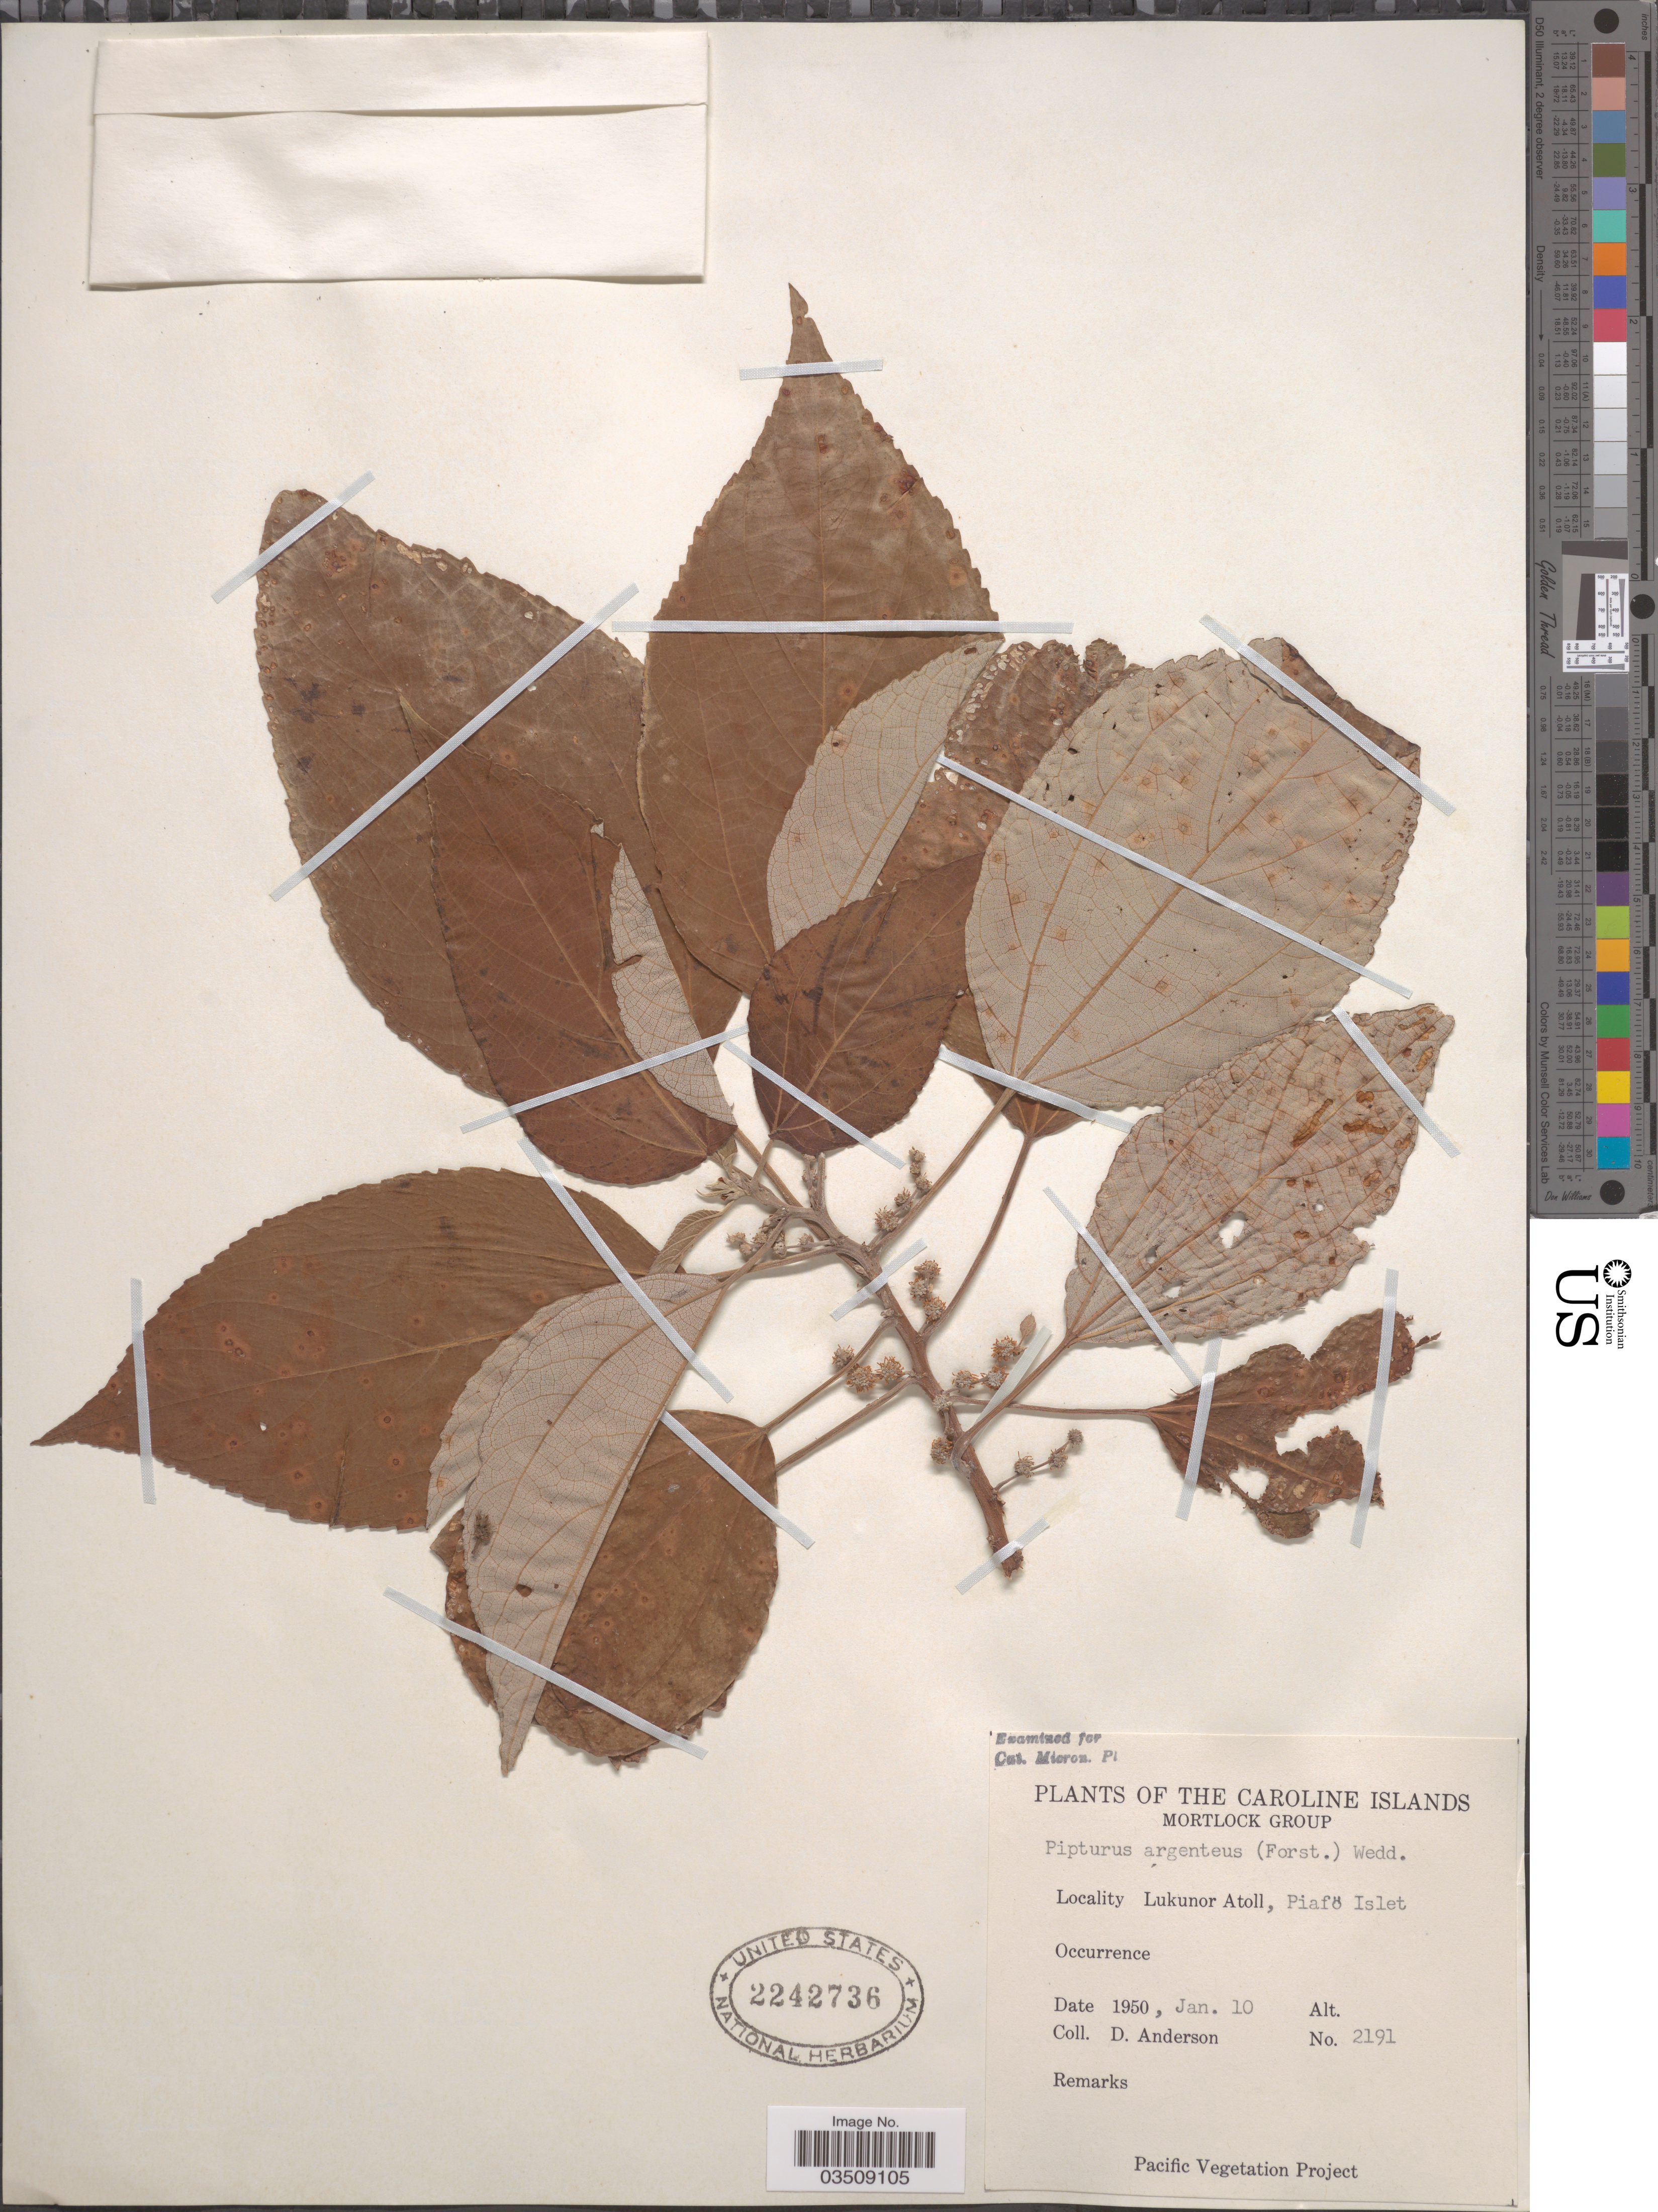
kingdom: Plantae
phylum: Tracheophyta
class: Magnoliopsida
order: Rosales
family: Urticaceae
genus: Pipturus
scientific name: Pipturus argenteus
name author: (G. Forst.) Wedd.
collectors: D. Anderson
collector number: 2191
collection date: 1950-01-10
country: Micronesia, Federated States of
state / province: Truk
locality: Caroline Islands. Mortlock Group. Lukunor Atoll, Piafö Islet.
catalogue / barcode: US 2242736